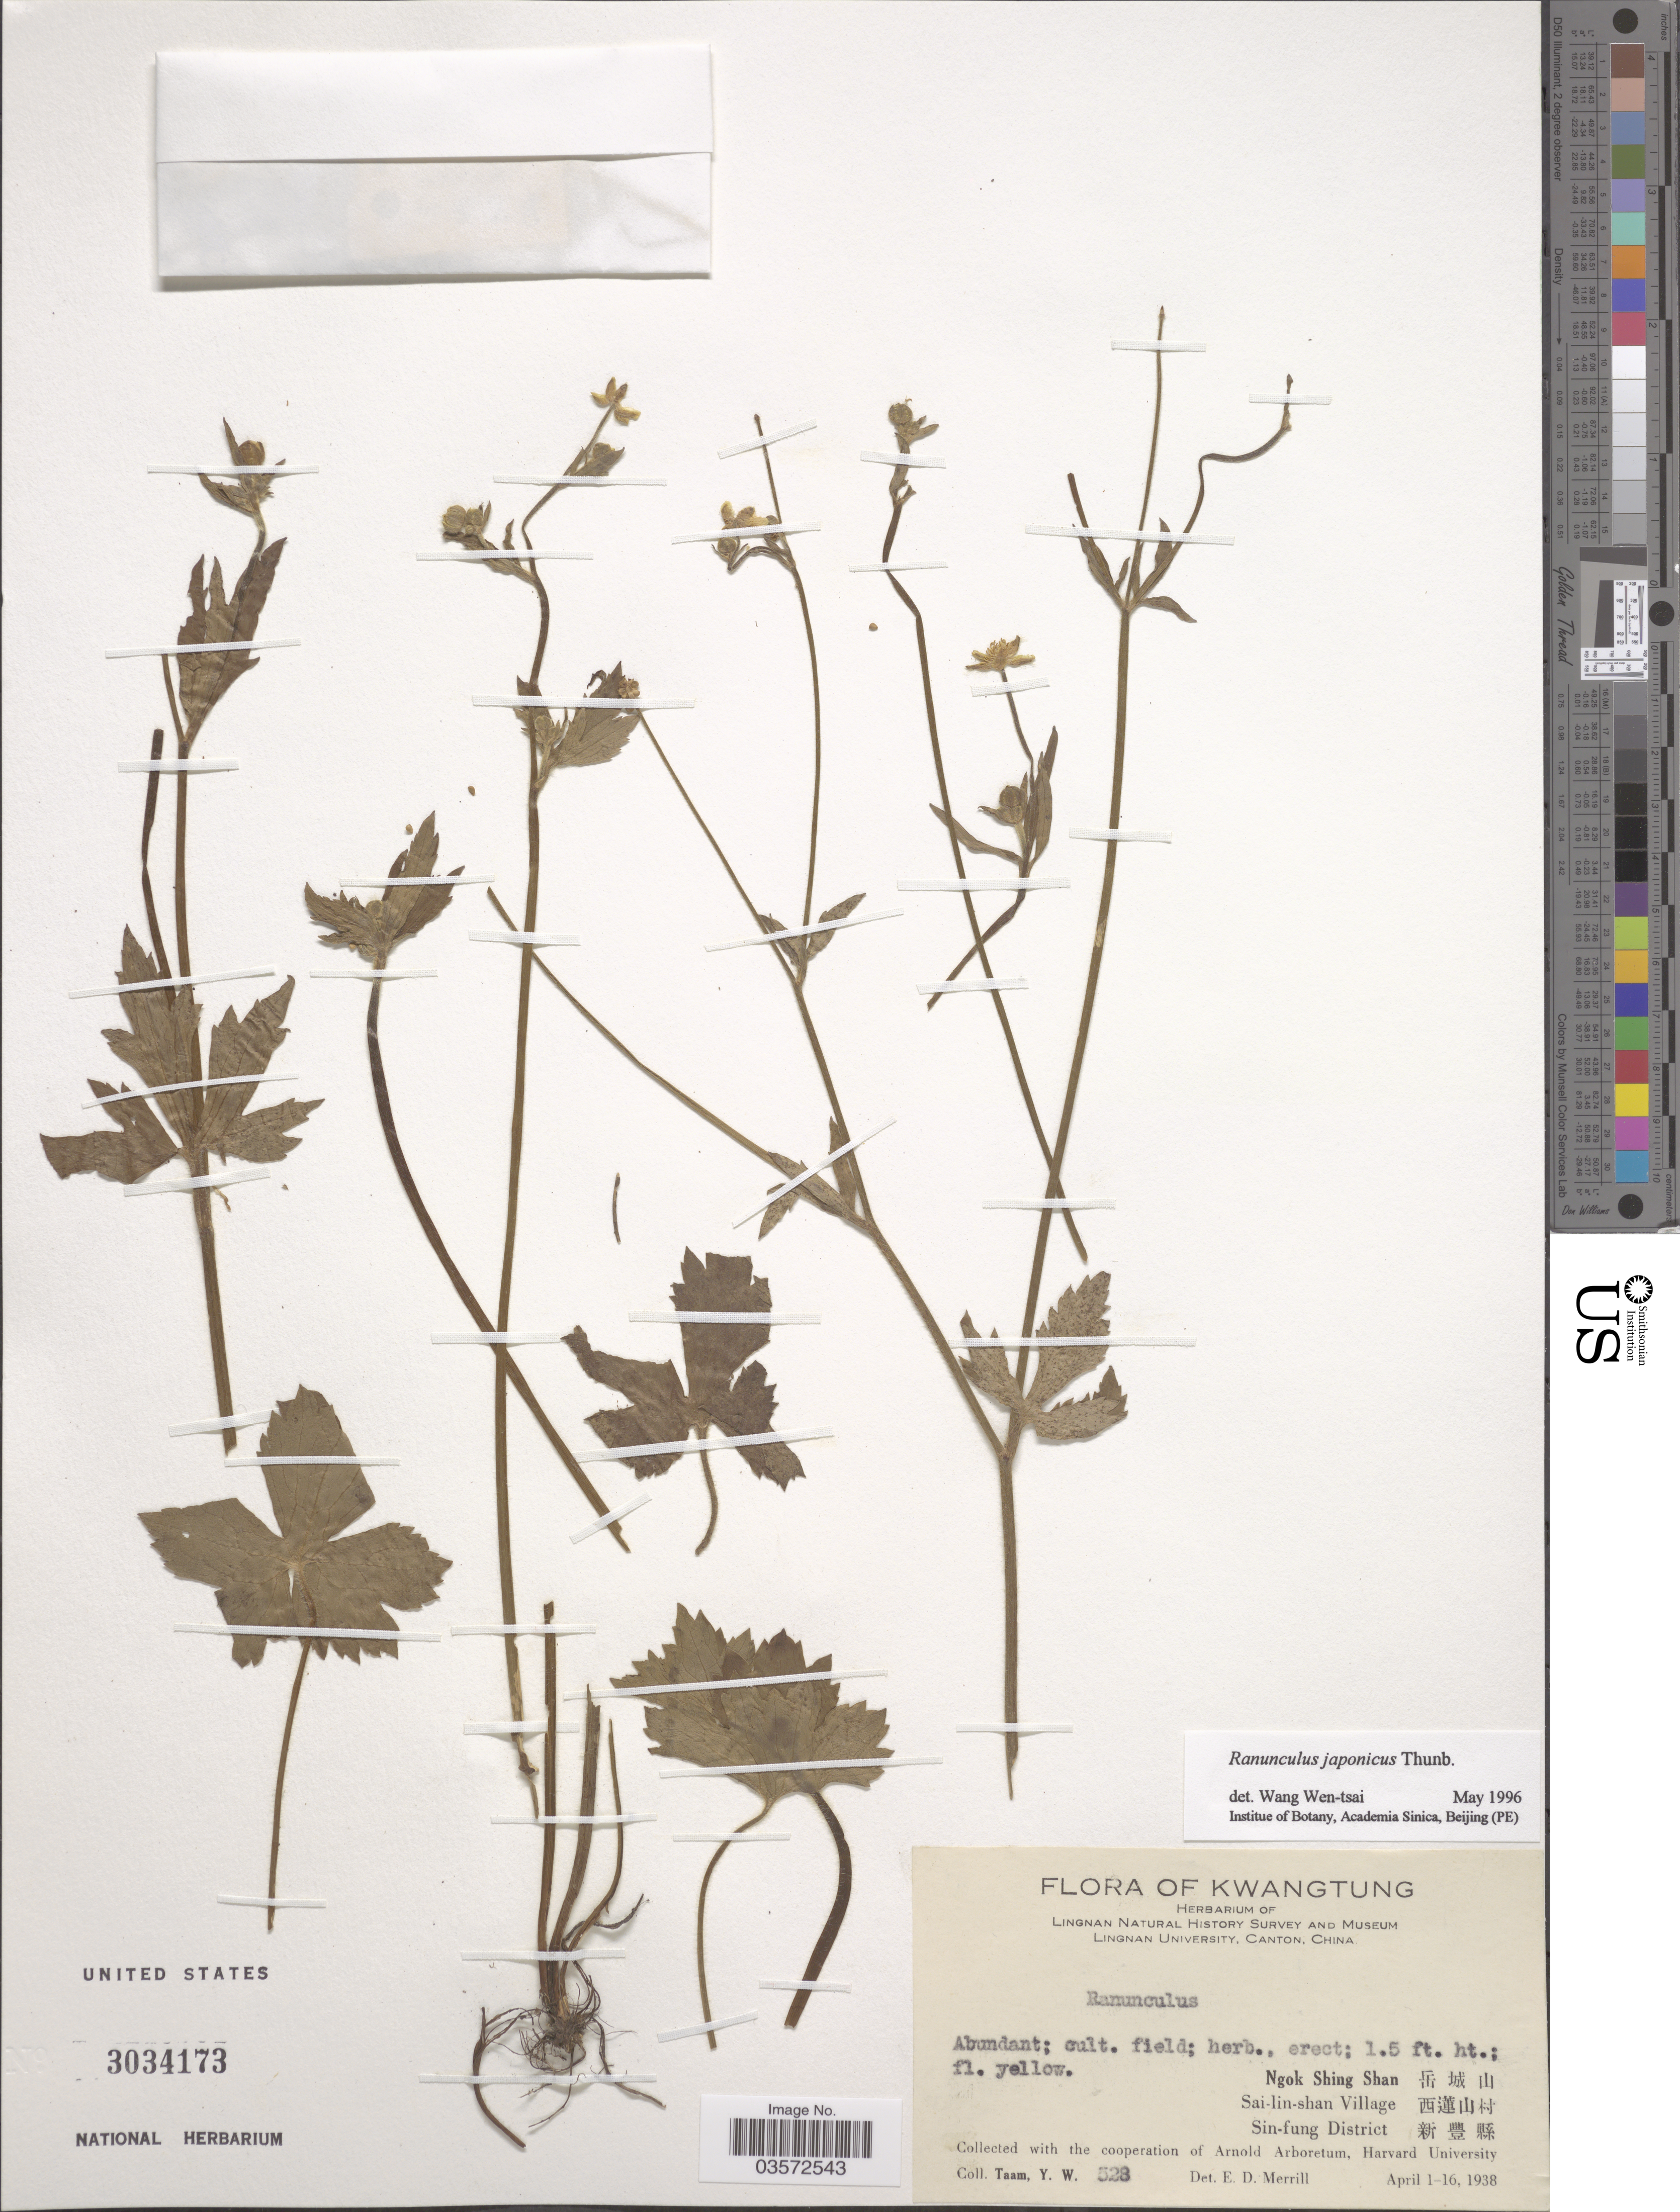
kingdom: Plantae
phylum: Tracheophyta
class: Magnoliopsida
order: Ranunculales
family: Ranunculaceae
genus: Ranunculus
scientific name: Ranunculus japonicus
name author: Thunb.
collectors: Y. W. Taam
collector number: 528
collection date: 1938-04-01/1938-04-16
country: China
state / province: Guangdong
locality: Kwangtung. Ngok Shing Shan X, Sai-lin-shan Village X, Sin-fung District X.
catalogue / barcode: US 3034173